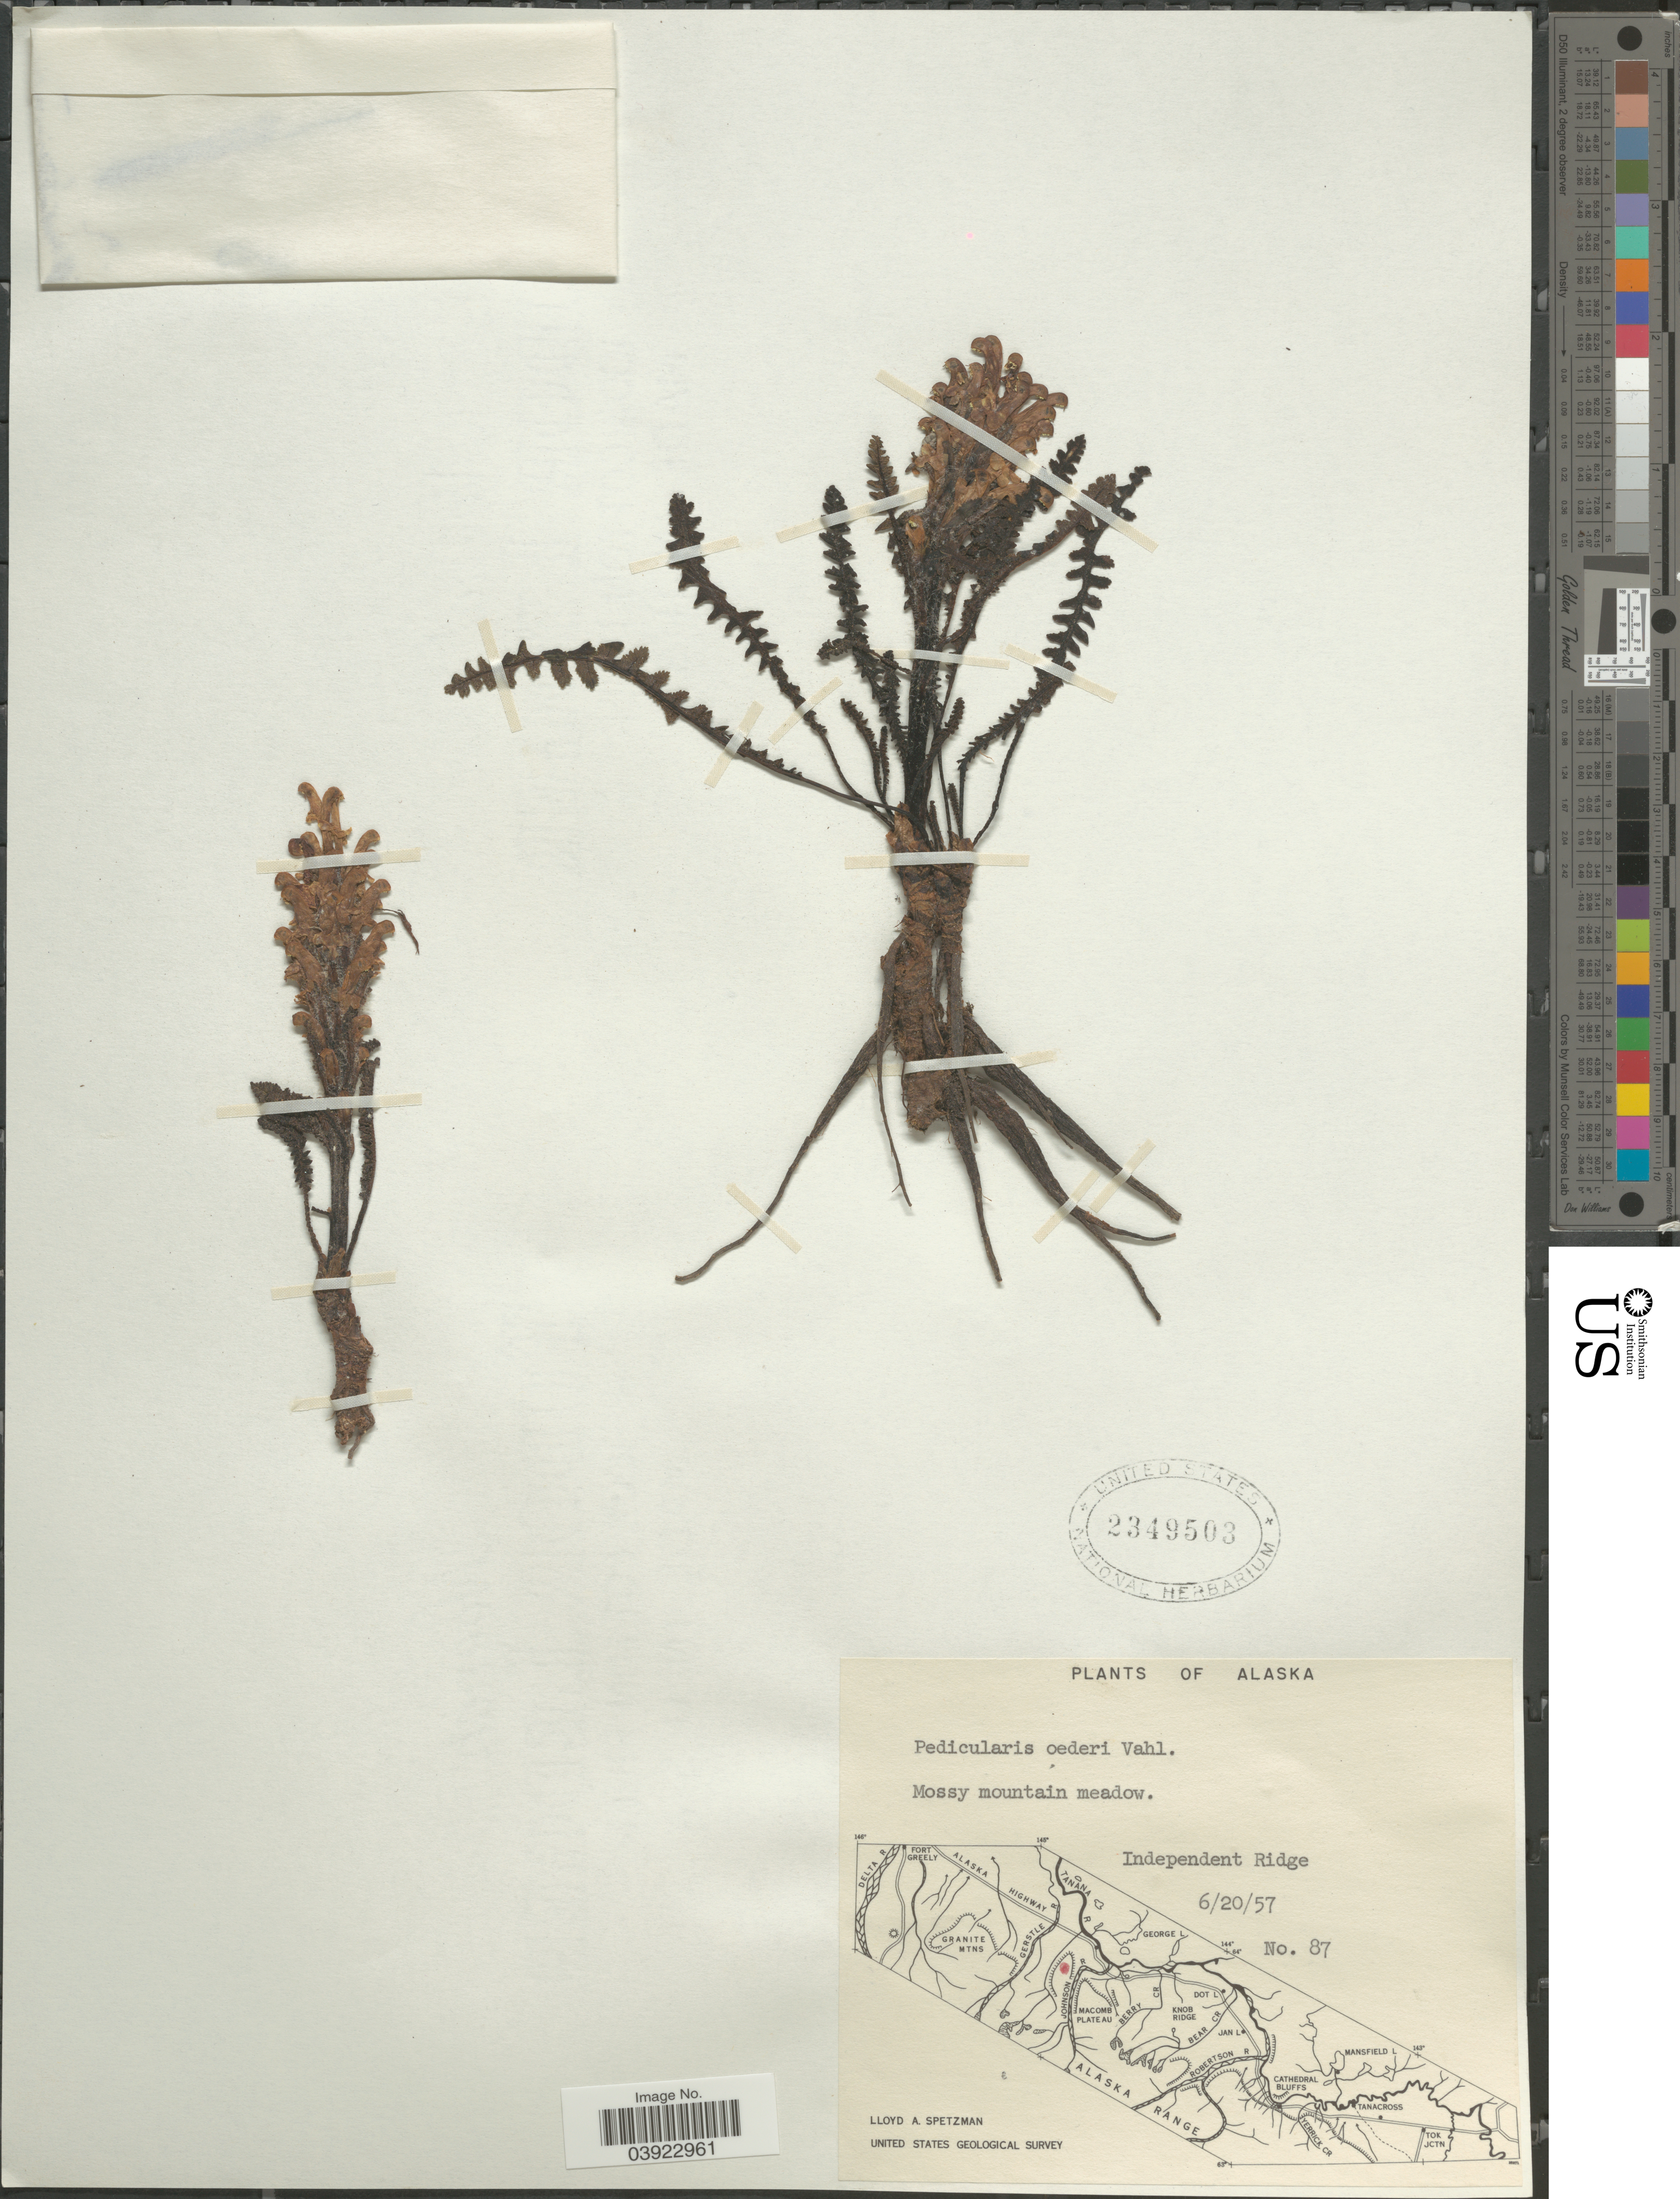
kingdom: Plantae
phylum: Tracheophyta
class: Magnoliopsida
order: Lamiales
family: Orobanchaceae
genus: Pedicularis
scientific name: Pedicularis oederi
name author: Vahl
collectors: L. Spetzman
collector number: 87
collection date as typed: Transcribed d/m/y: 20/6/57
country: United States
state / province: Alaska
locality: Independent Ridge.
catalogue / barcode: US 2349503